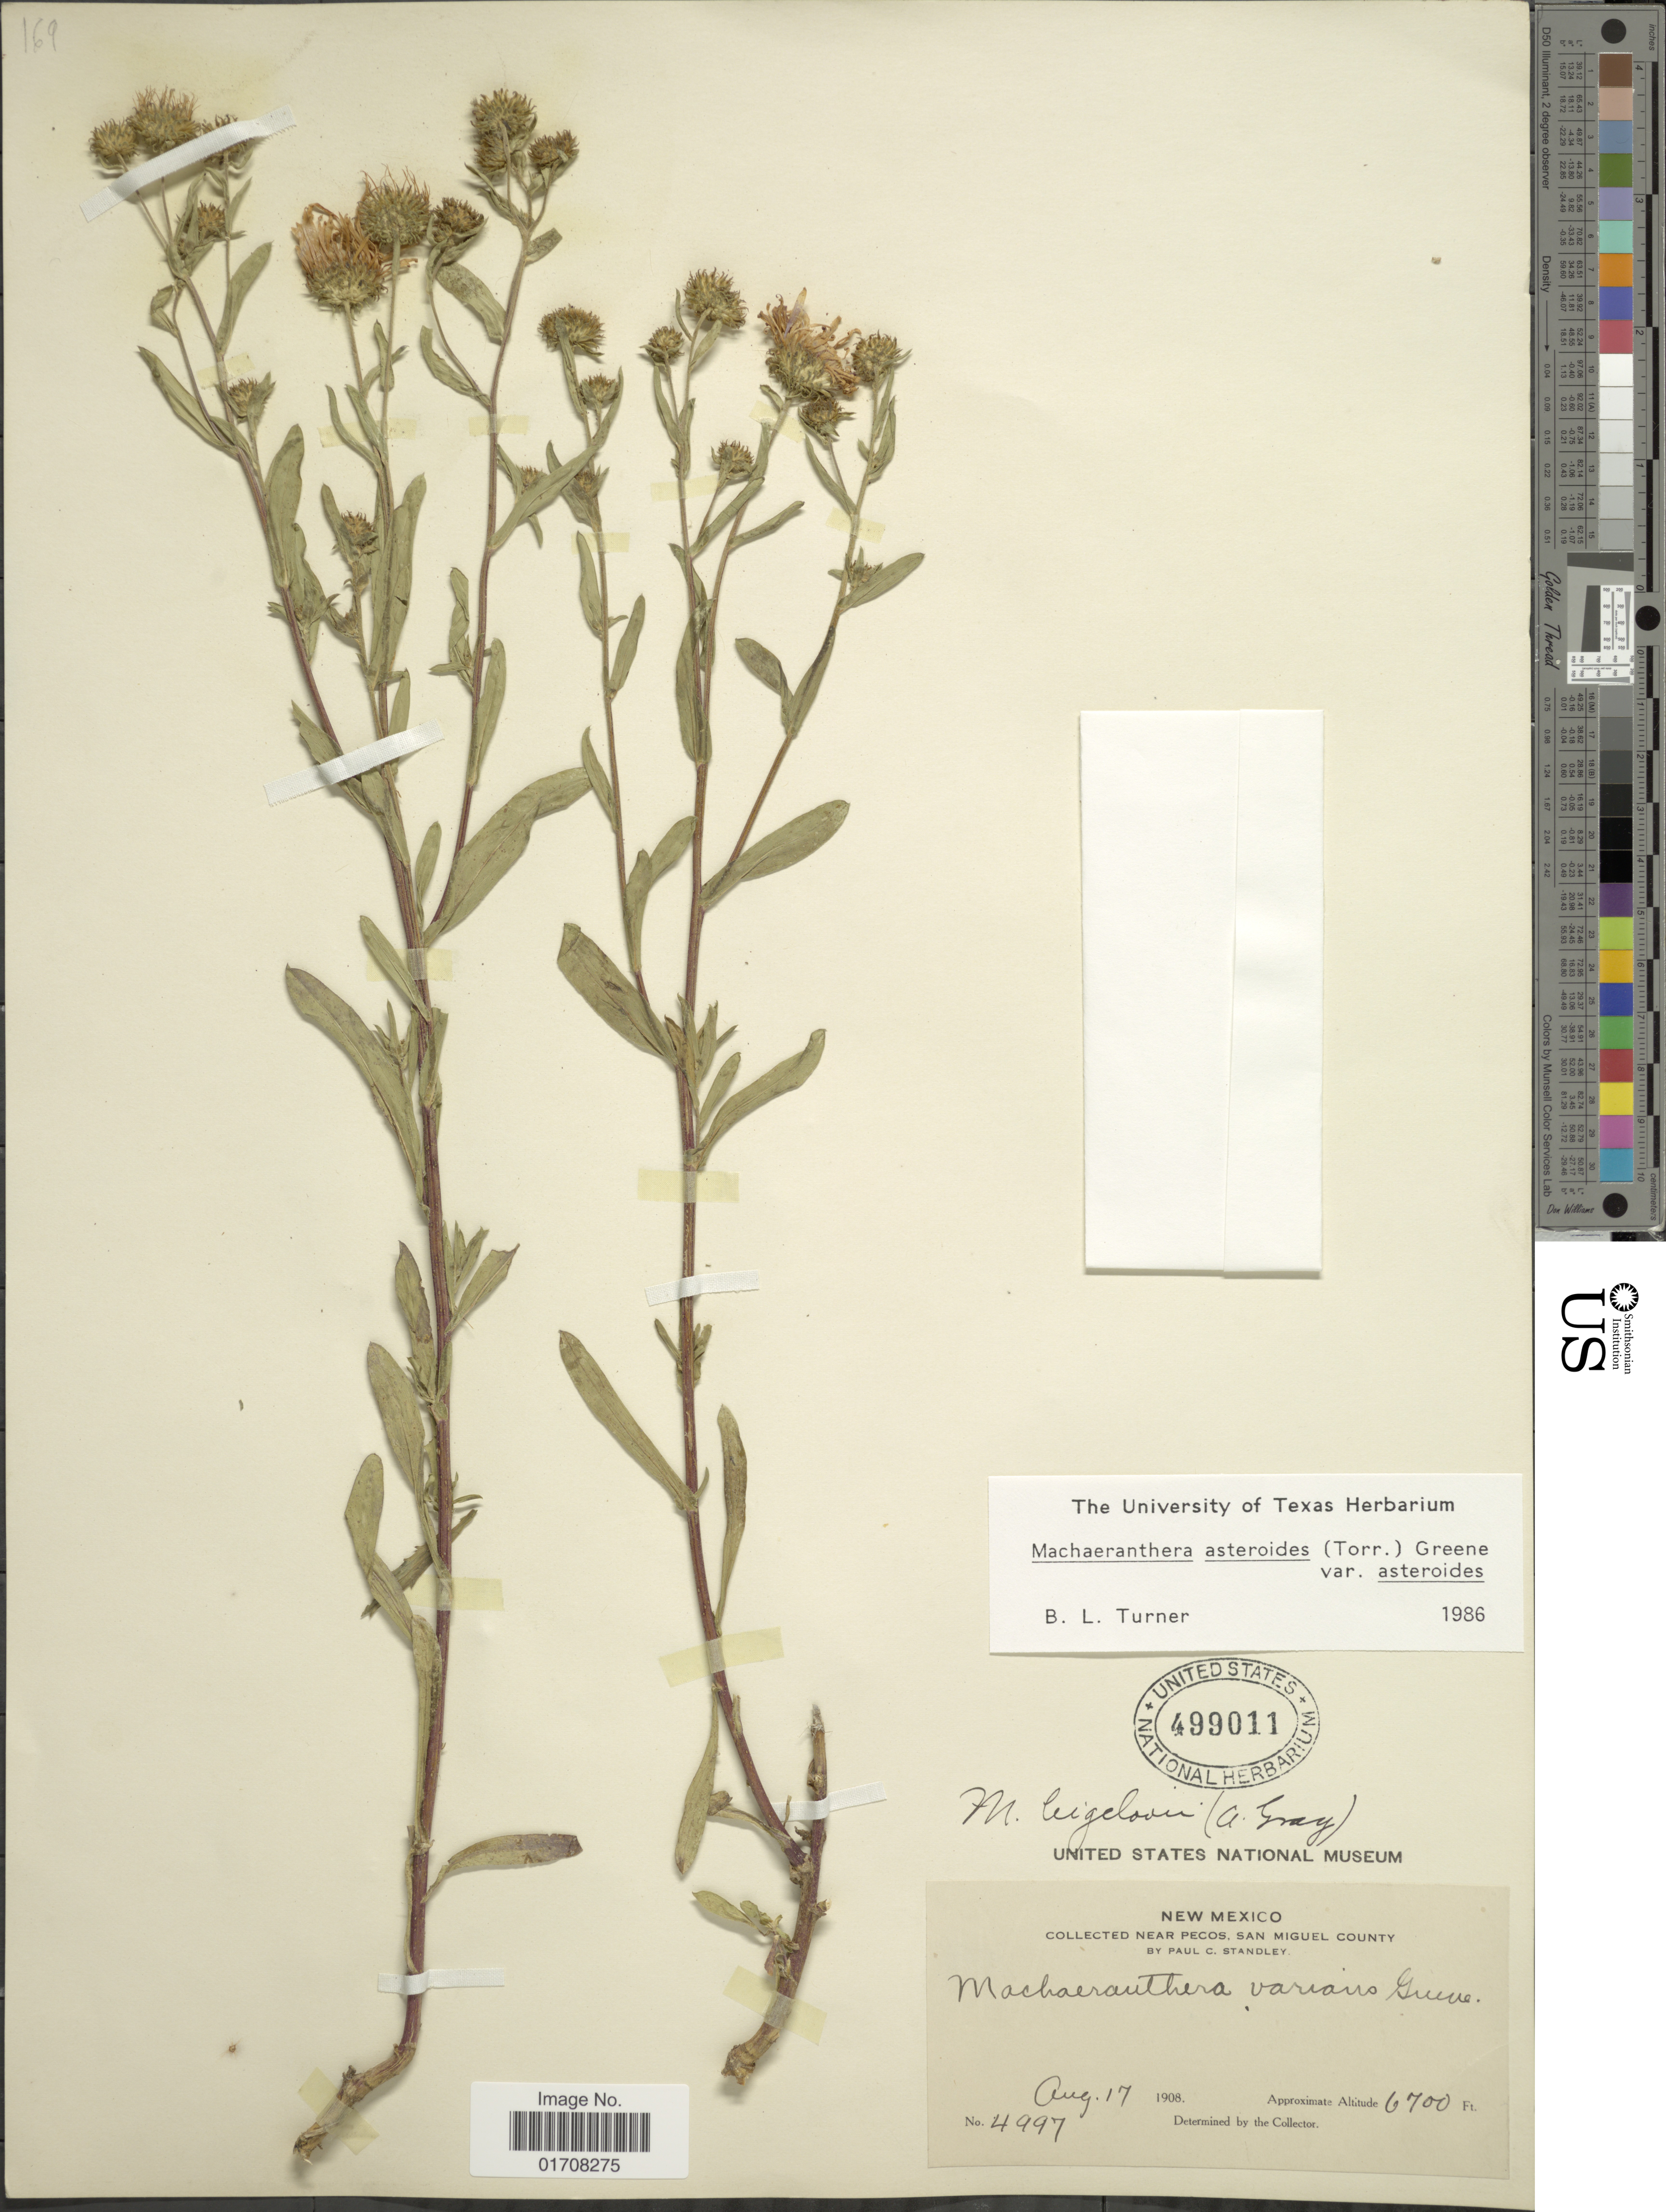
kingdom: Plantae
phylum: Tracheophyta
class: Magnoliopsida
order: Asterales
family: Asteraceae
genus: Machaeranthera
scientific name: Machaeranthera asteroides var. asteroides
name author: (Torr.) Greene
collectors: P. C. Standley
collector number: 4997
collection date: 1908-08-17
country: United States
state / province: New Mexico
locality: Near Pecos, San Miguel County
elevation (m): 2042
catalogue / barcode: US 499011